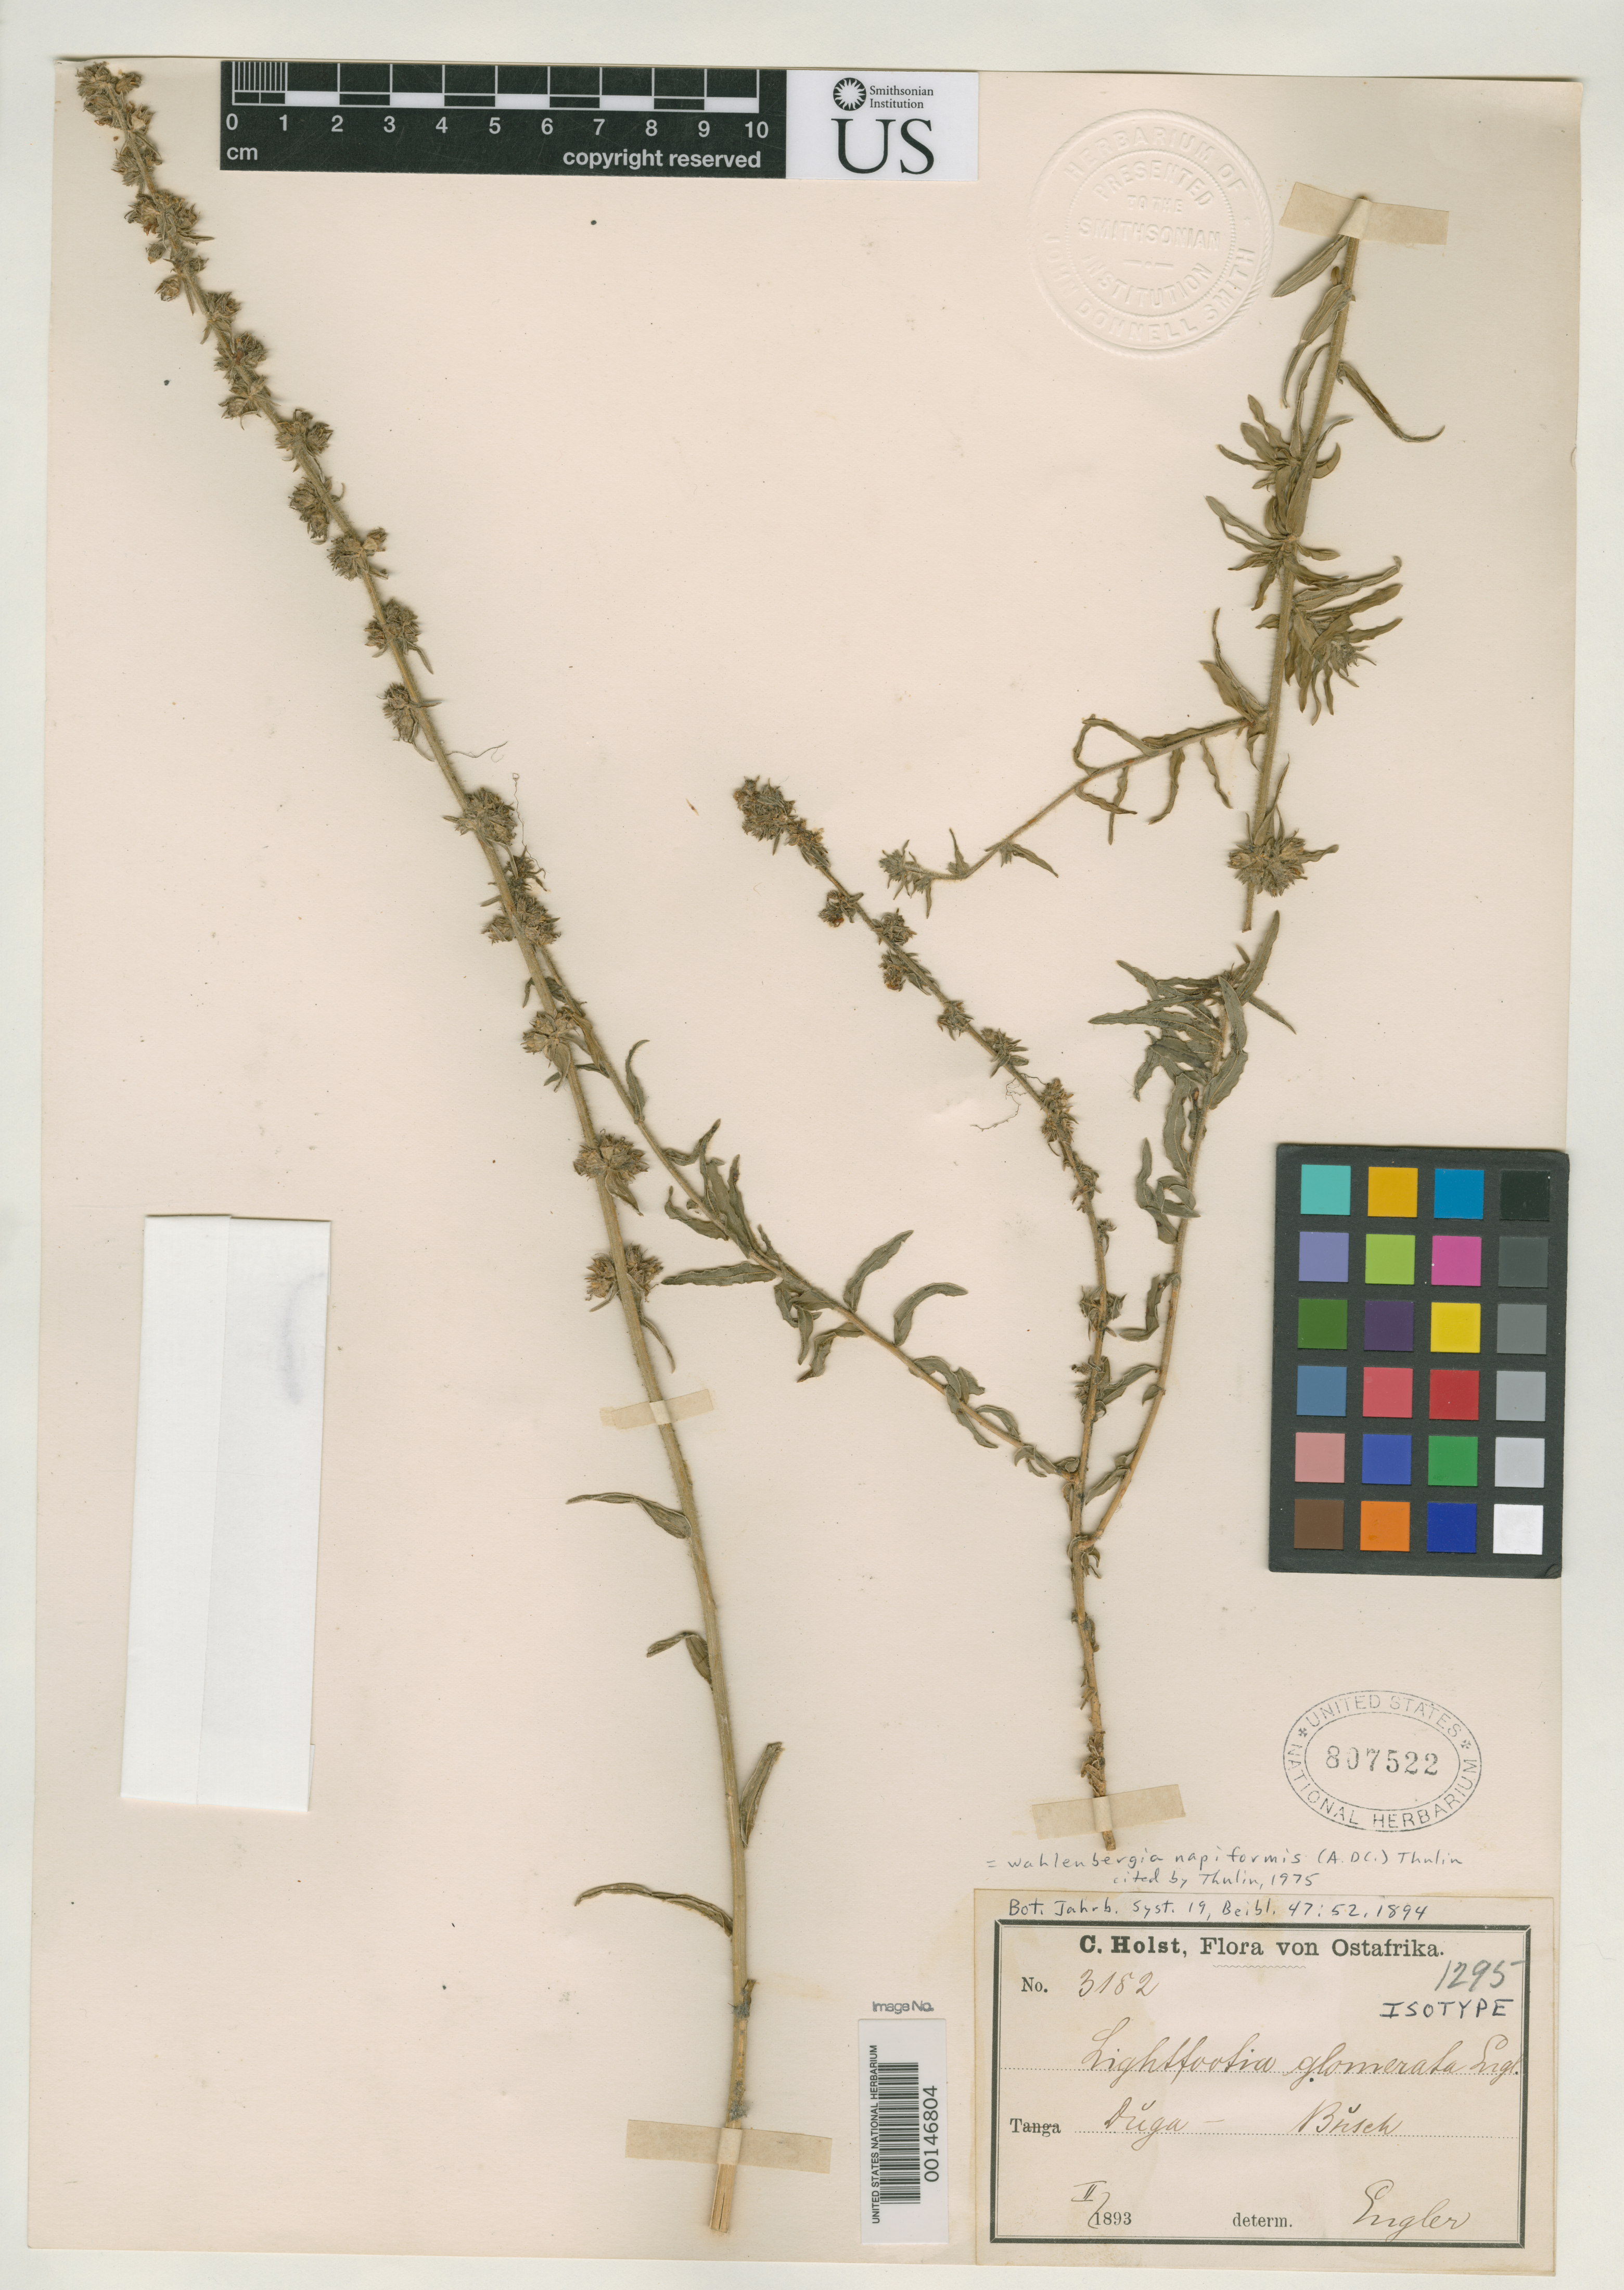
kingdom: Plantae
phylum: Tracheophyta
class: Magnoliopsida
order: Asterales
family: Campanulaceae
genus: Lightfootia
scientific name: Lightfootia glomerata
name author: Engl.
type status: Isotype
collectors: C. H. Holst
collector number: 3182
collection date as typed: Jun 1893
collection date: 1893-06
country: Tanzania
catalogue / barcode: US 807522